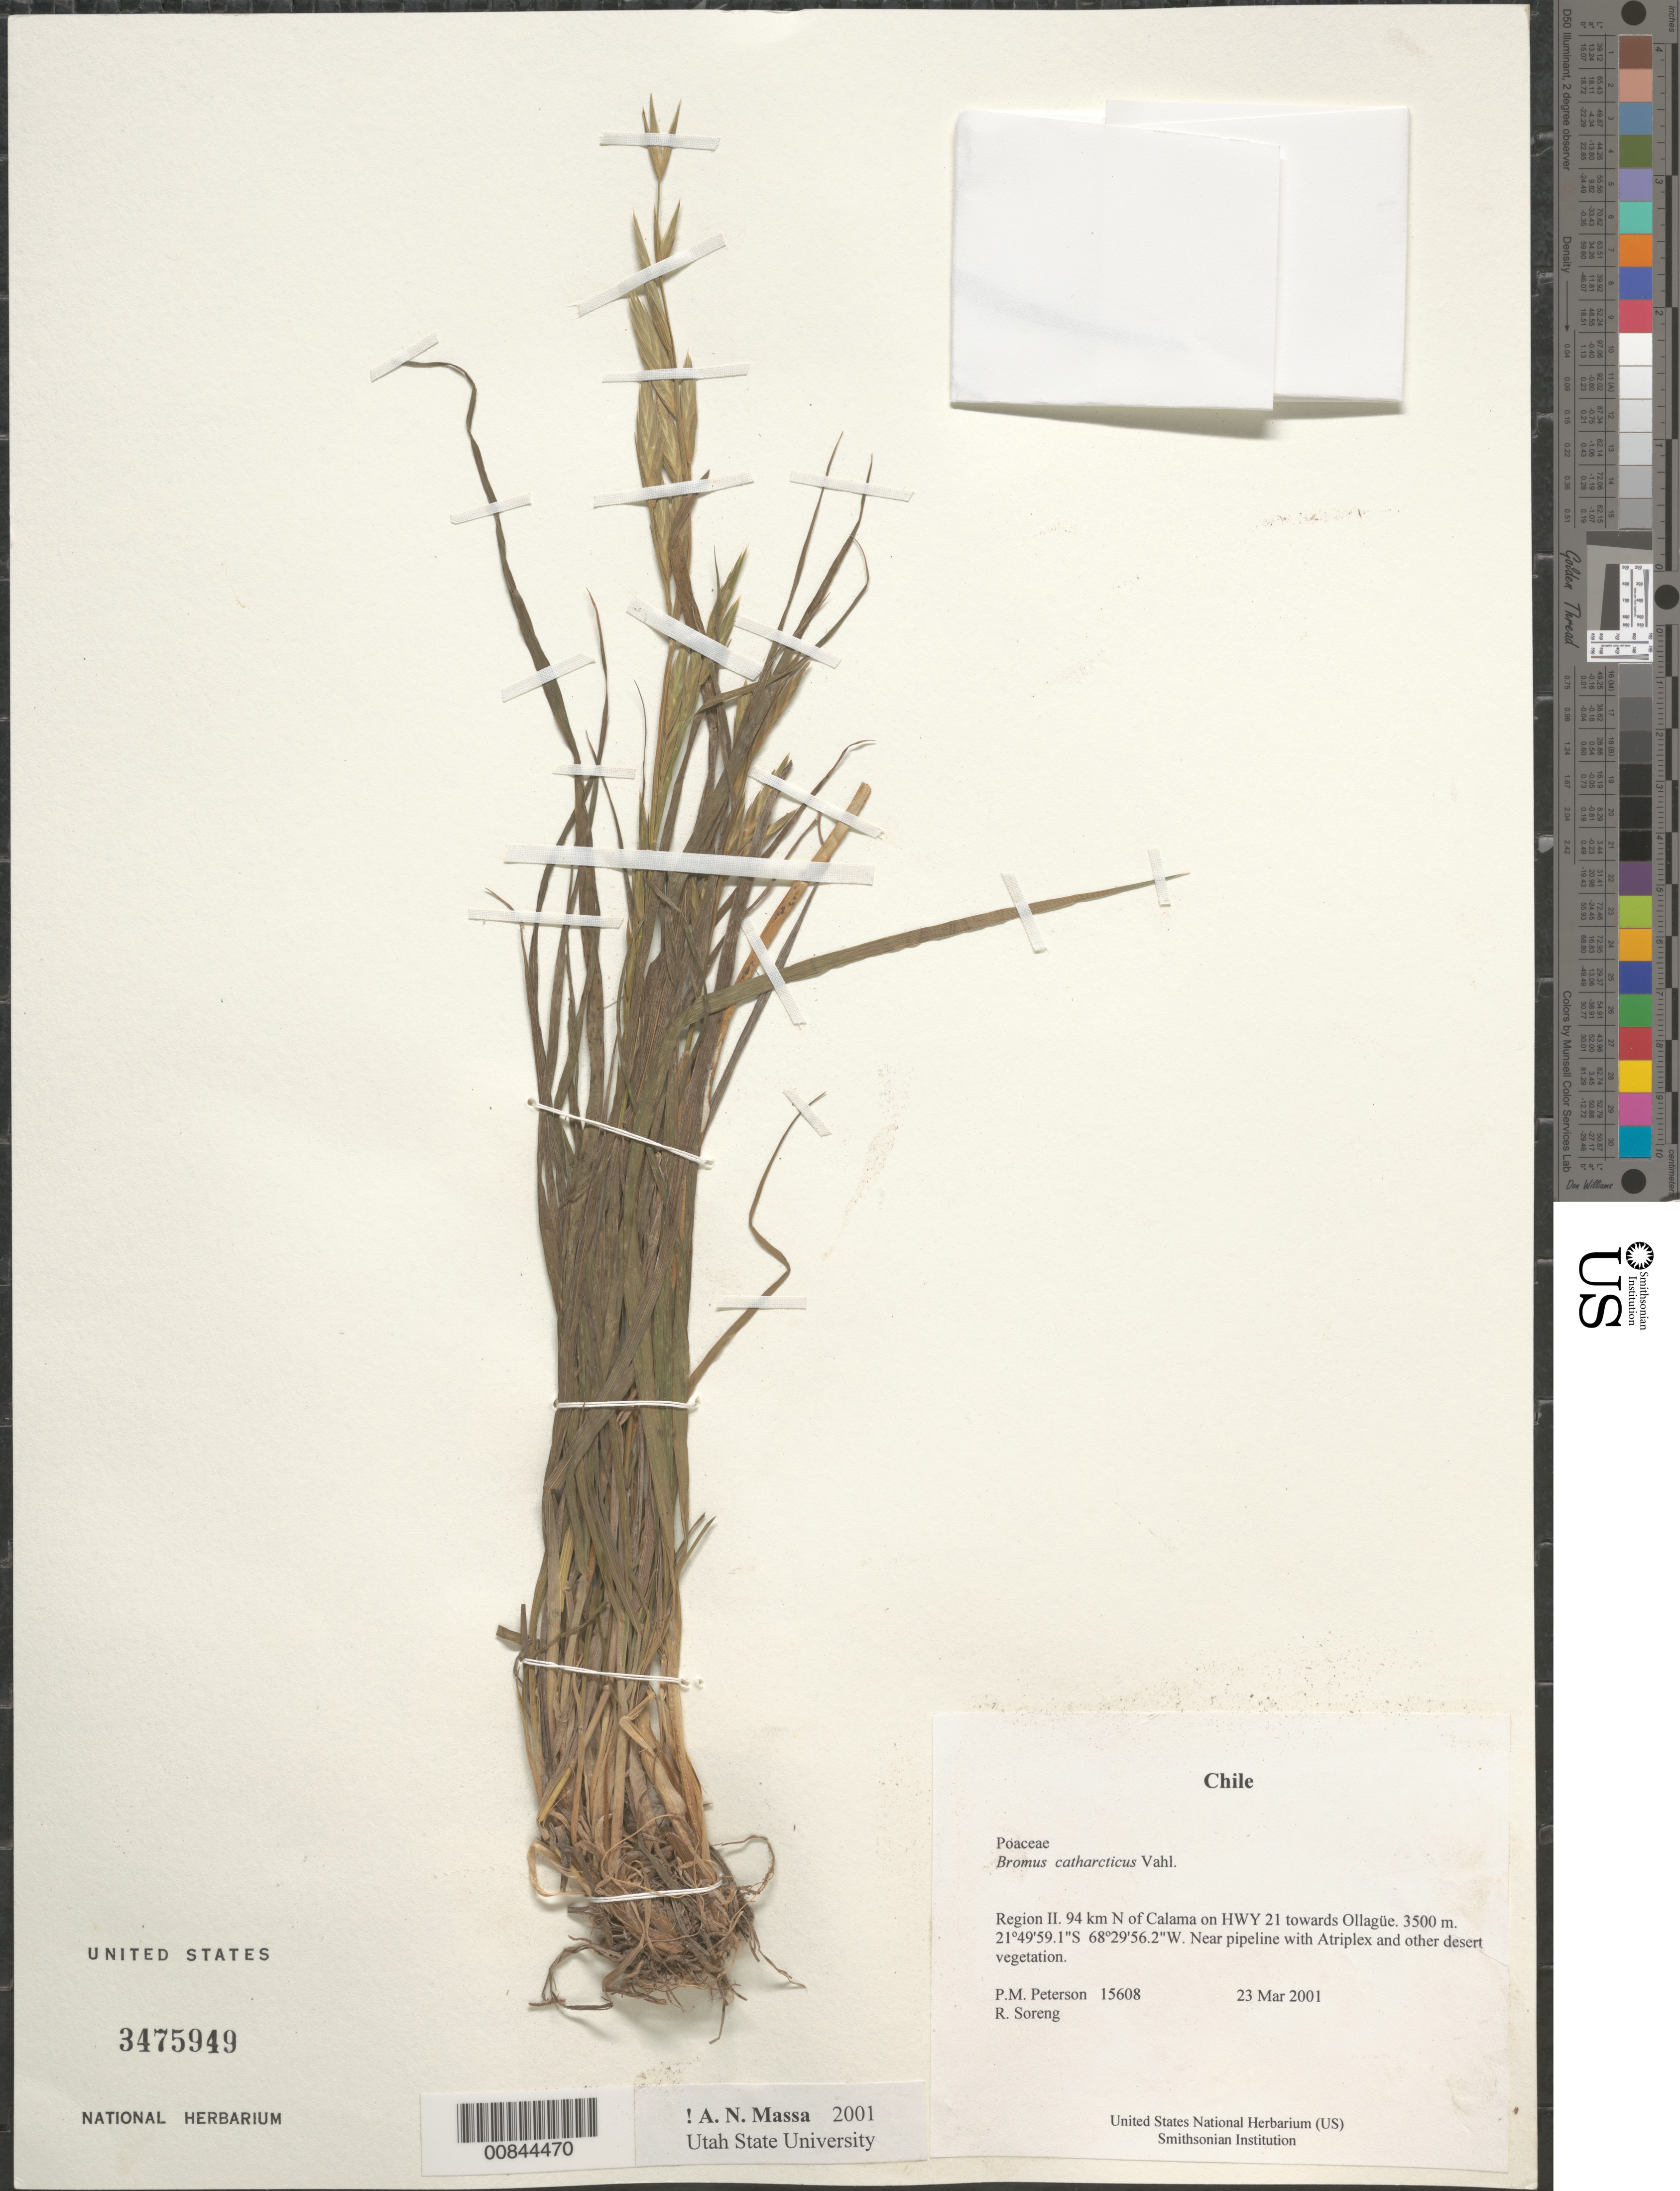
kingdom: Plantae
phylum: Tracheophyta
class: Liliopsida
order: Poales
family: Poaceae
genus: Bromus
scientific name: Bromus catharticus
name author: Vahl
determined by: Planchuelo, A. M.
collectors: P. M. Peterson & R. J. Soreng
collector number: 15608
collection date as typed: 23 Mar 2001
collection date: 2001-03-23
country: Chile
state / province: Antofagasta (II)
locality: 94 km N of Calama on HWY 21 towards Ollagüe.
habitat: Near pipeline with Atriplex and other desert vegetation.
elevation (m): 3500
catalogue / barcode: US 3475949